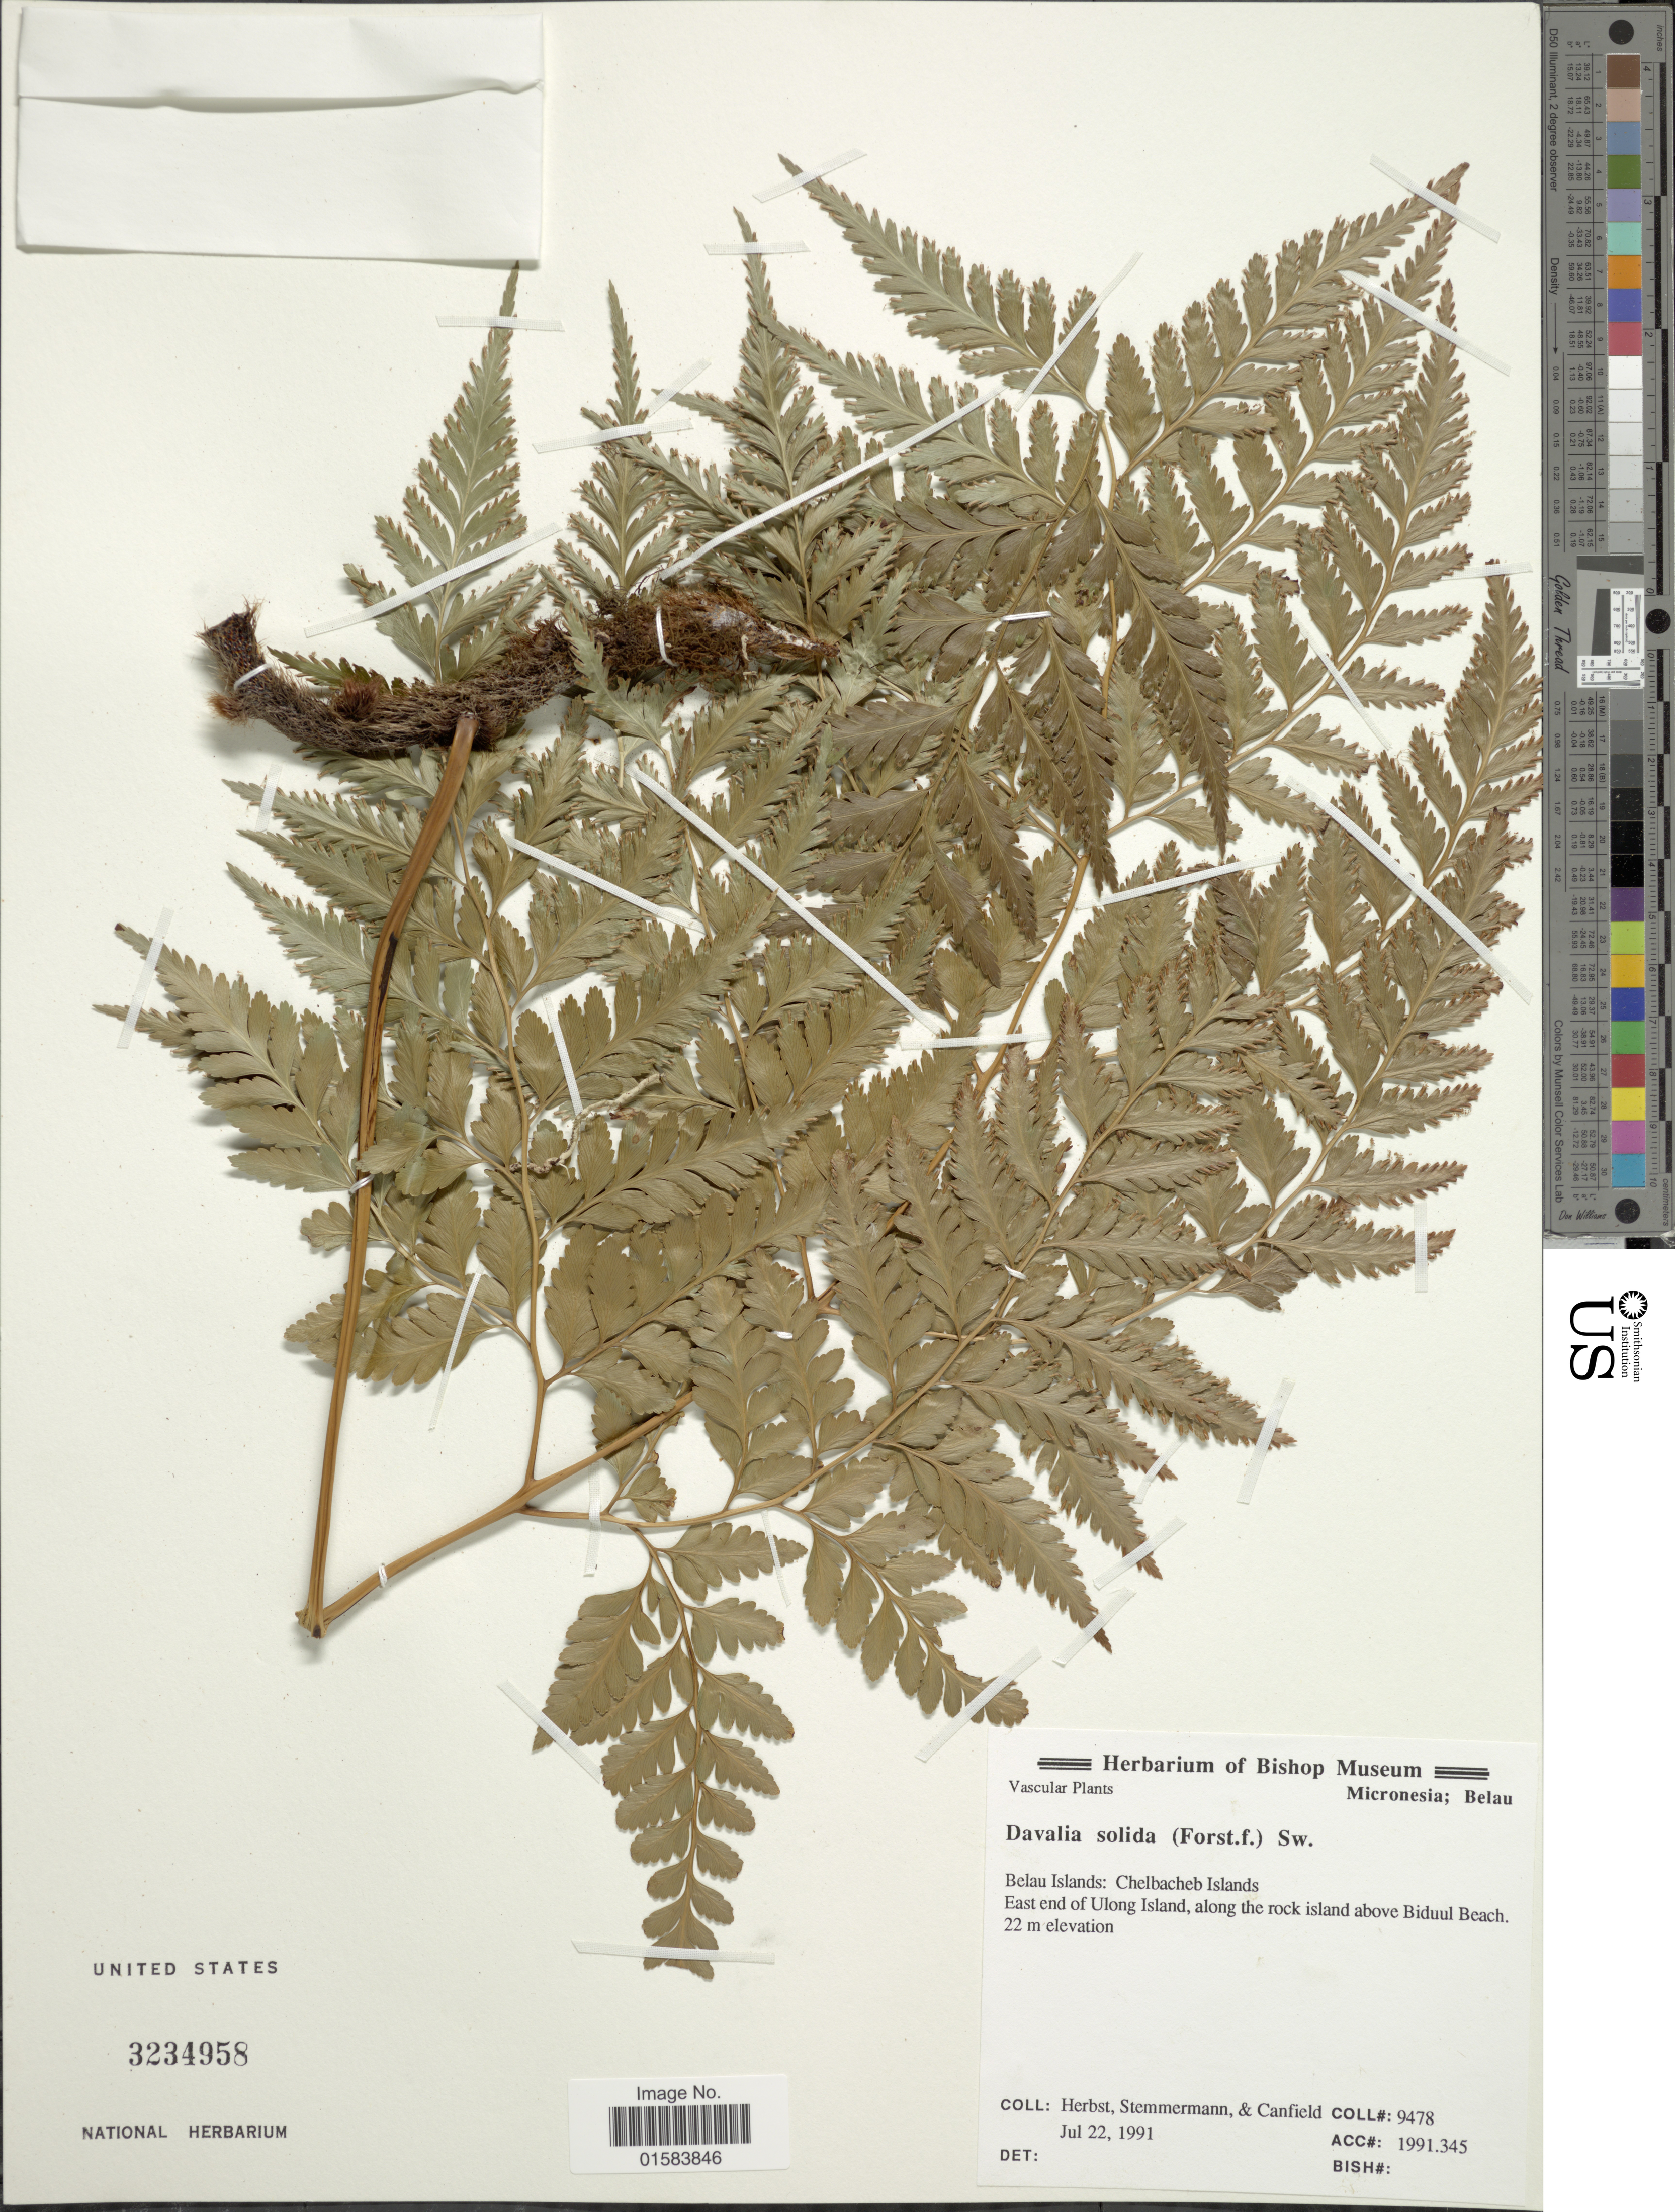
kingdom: Plantae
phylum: Tracheophyta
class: Polypodiopsida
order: Polypodiales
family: Davalliaceae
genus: Davallia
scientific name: Davallia solida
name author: (G. Forst.) Sw.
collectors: -. Herbst, -. Stemmermann & -. Canfield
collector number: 9478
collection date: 1991-07-22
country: Palau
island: Ulong [Aulong]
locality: Chelbacheb Islands, East end of Ulong Island, along the rock island above Biduul Beach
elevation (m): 22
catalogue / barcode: US 3234958